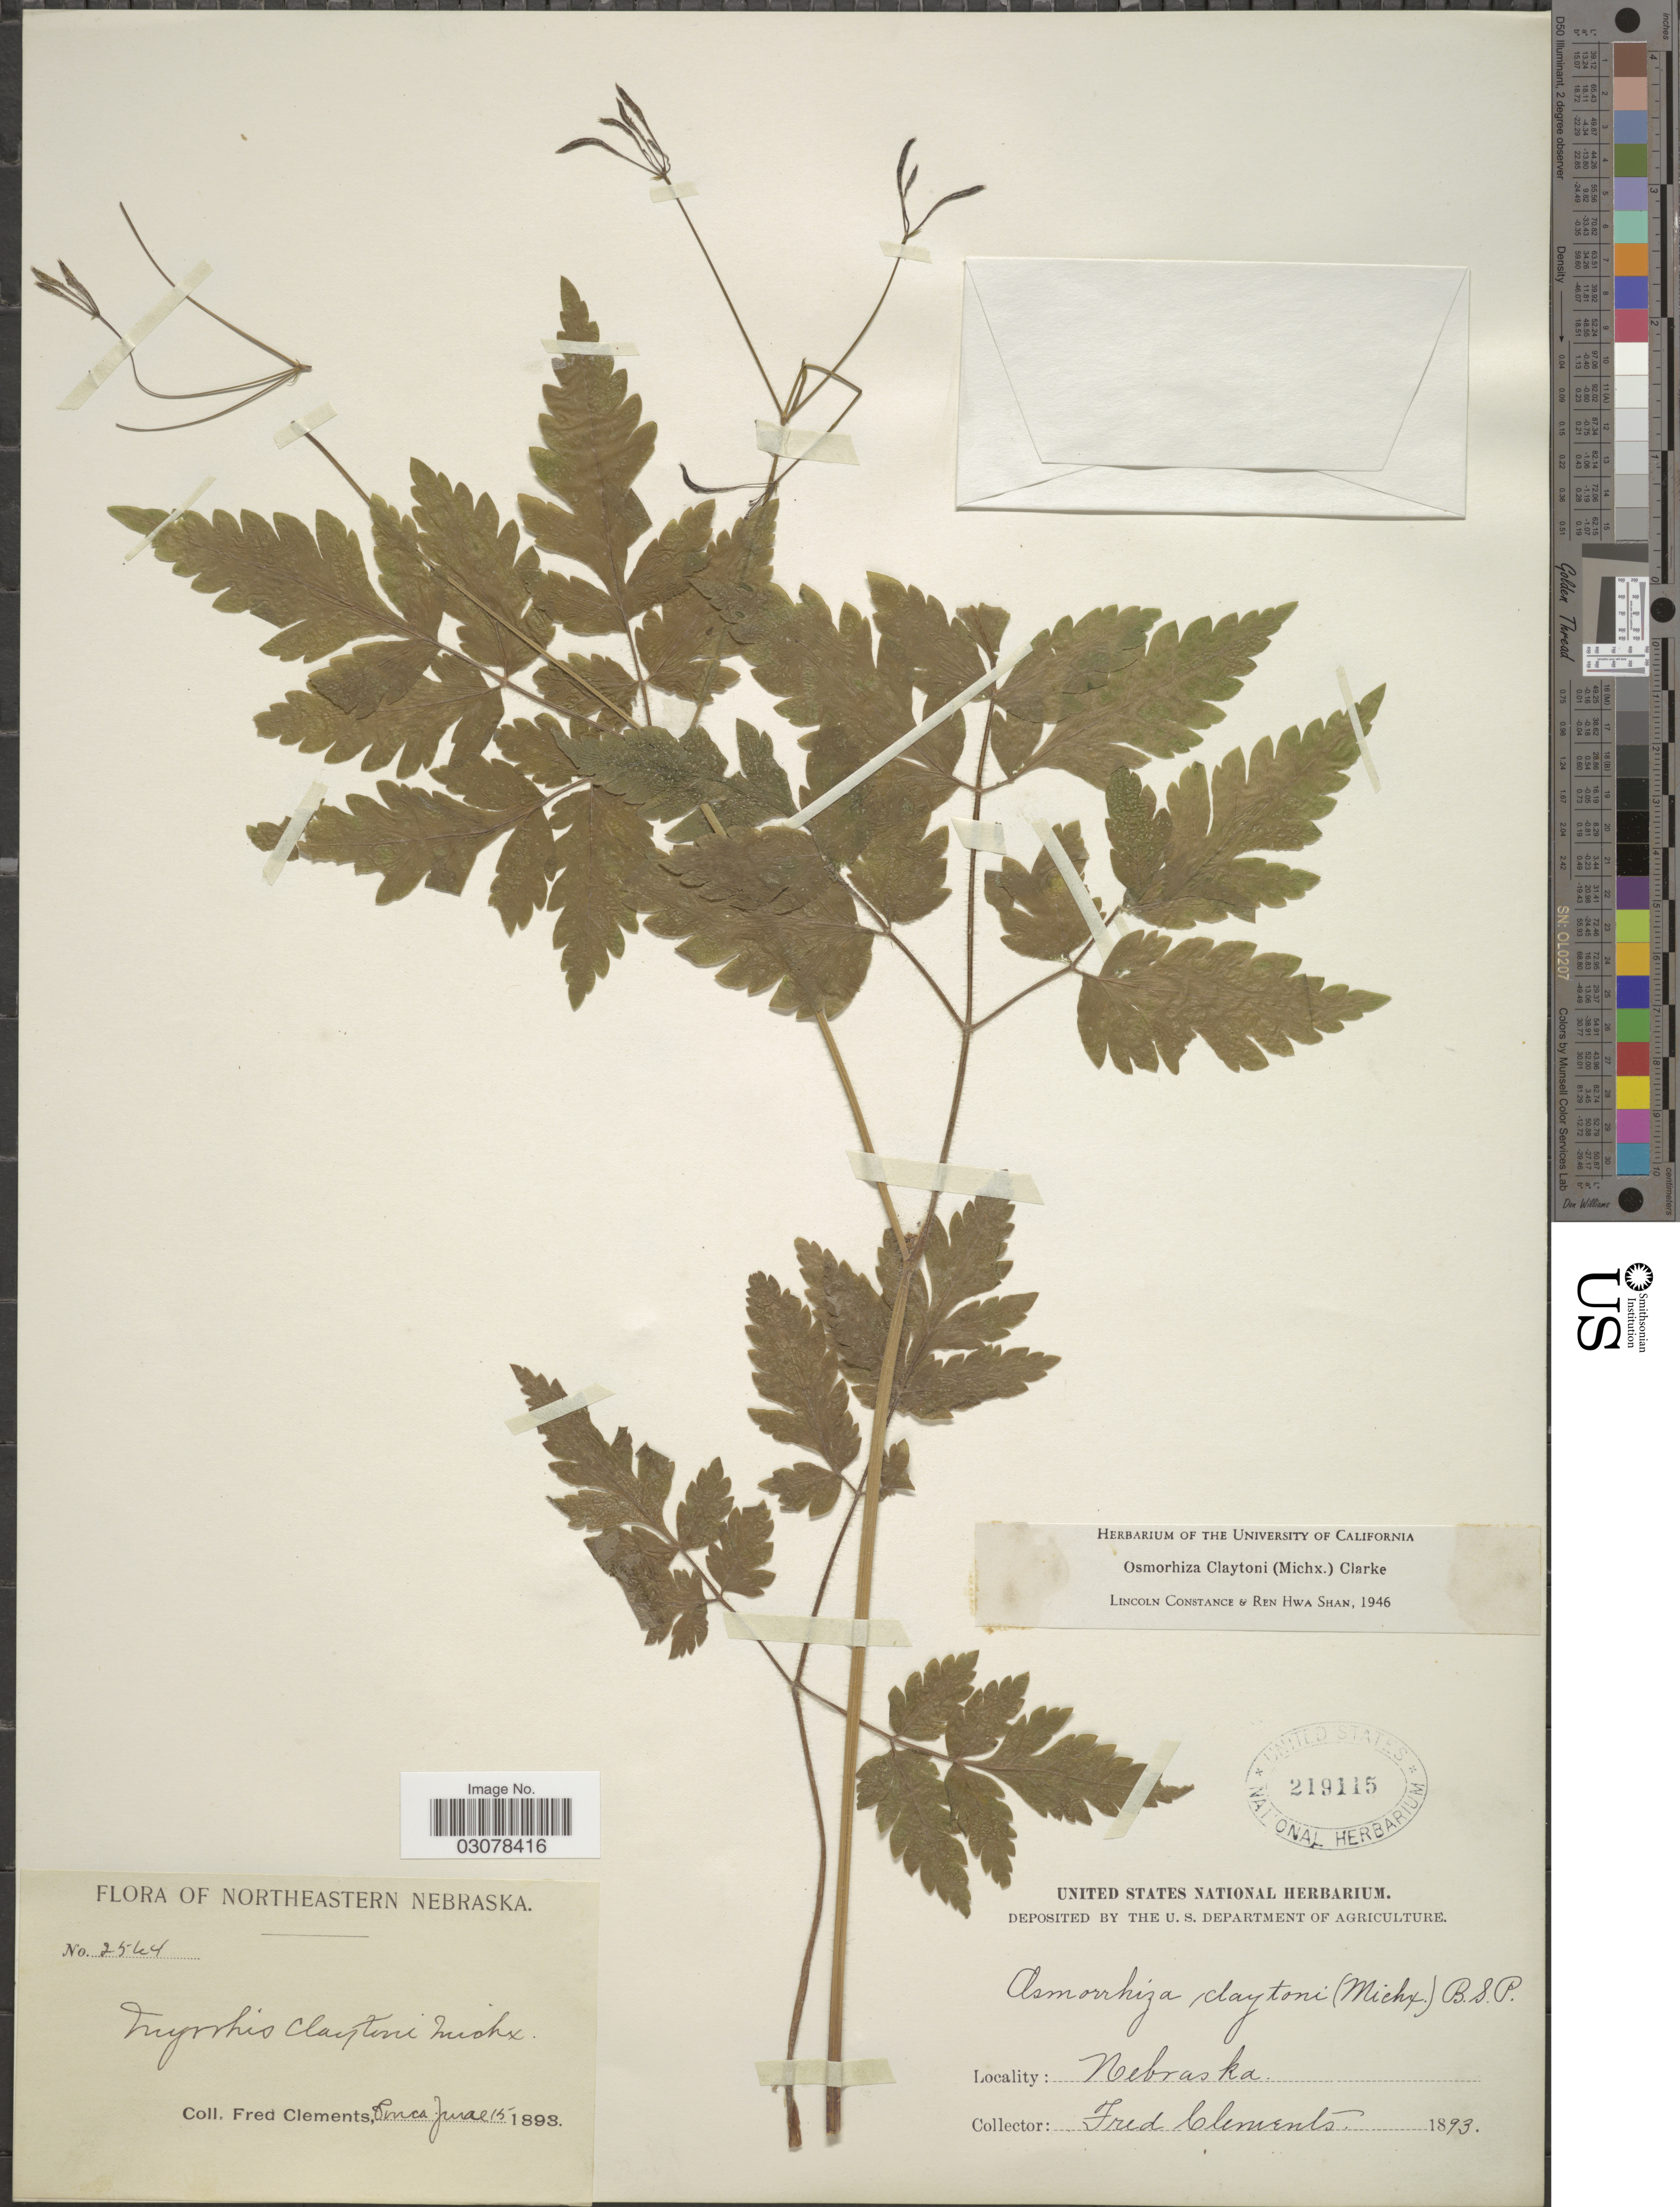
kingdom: Plantae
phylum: Tracheophyta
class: Magnoliopsida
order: Apiales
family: Apiaceae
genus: Osmorhiza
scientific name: Osmorhiza claytonii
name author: (Michx.) C.B. Clarke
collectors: F. Clements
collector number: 2544*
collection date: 1893-06-15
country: United States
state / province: Nebraska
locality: Northeastern Nebraska. Ponca.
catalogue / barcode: US 219115